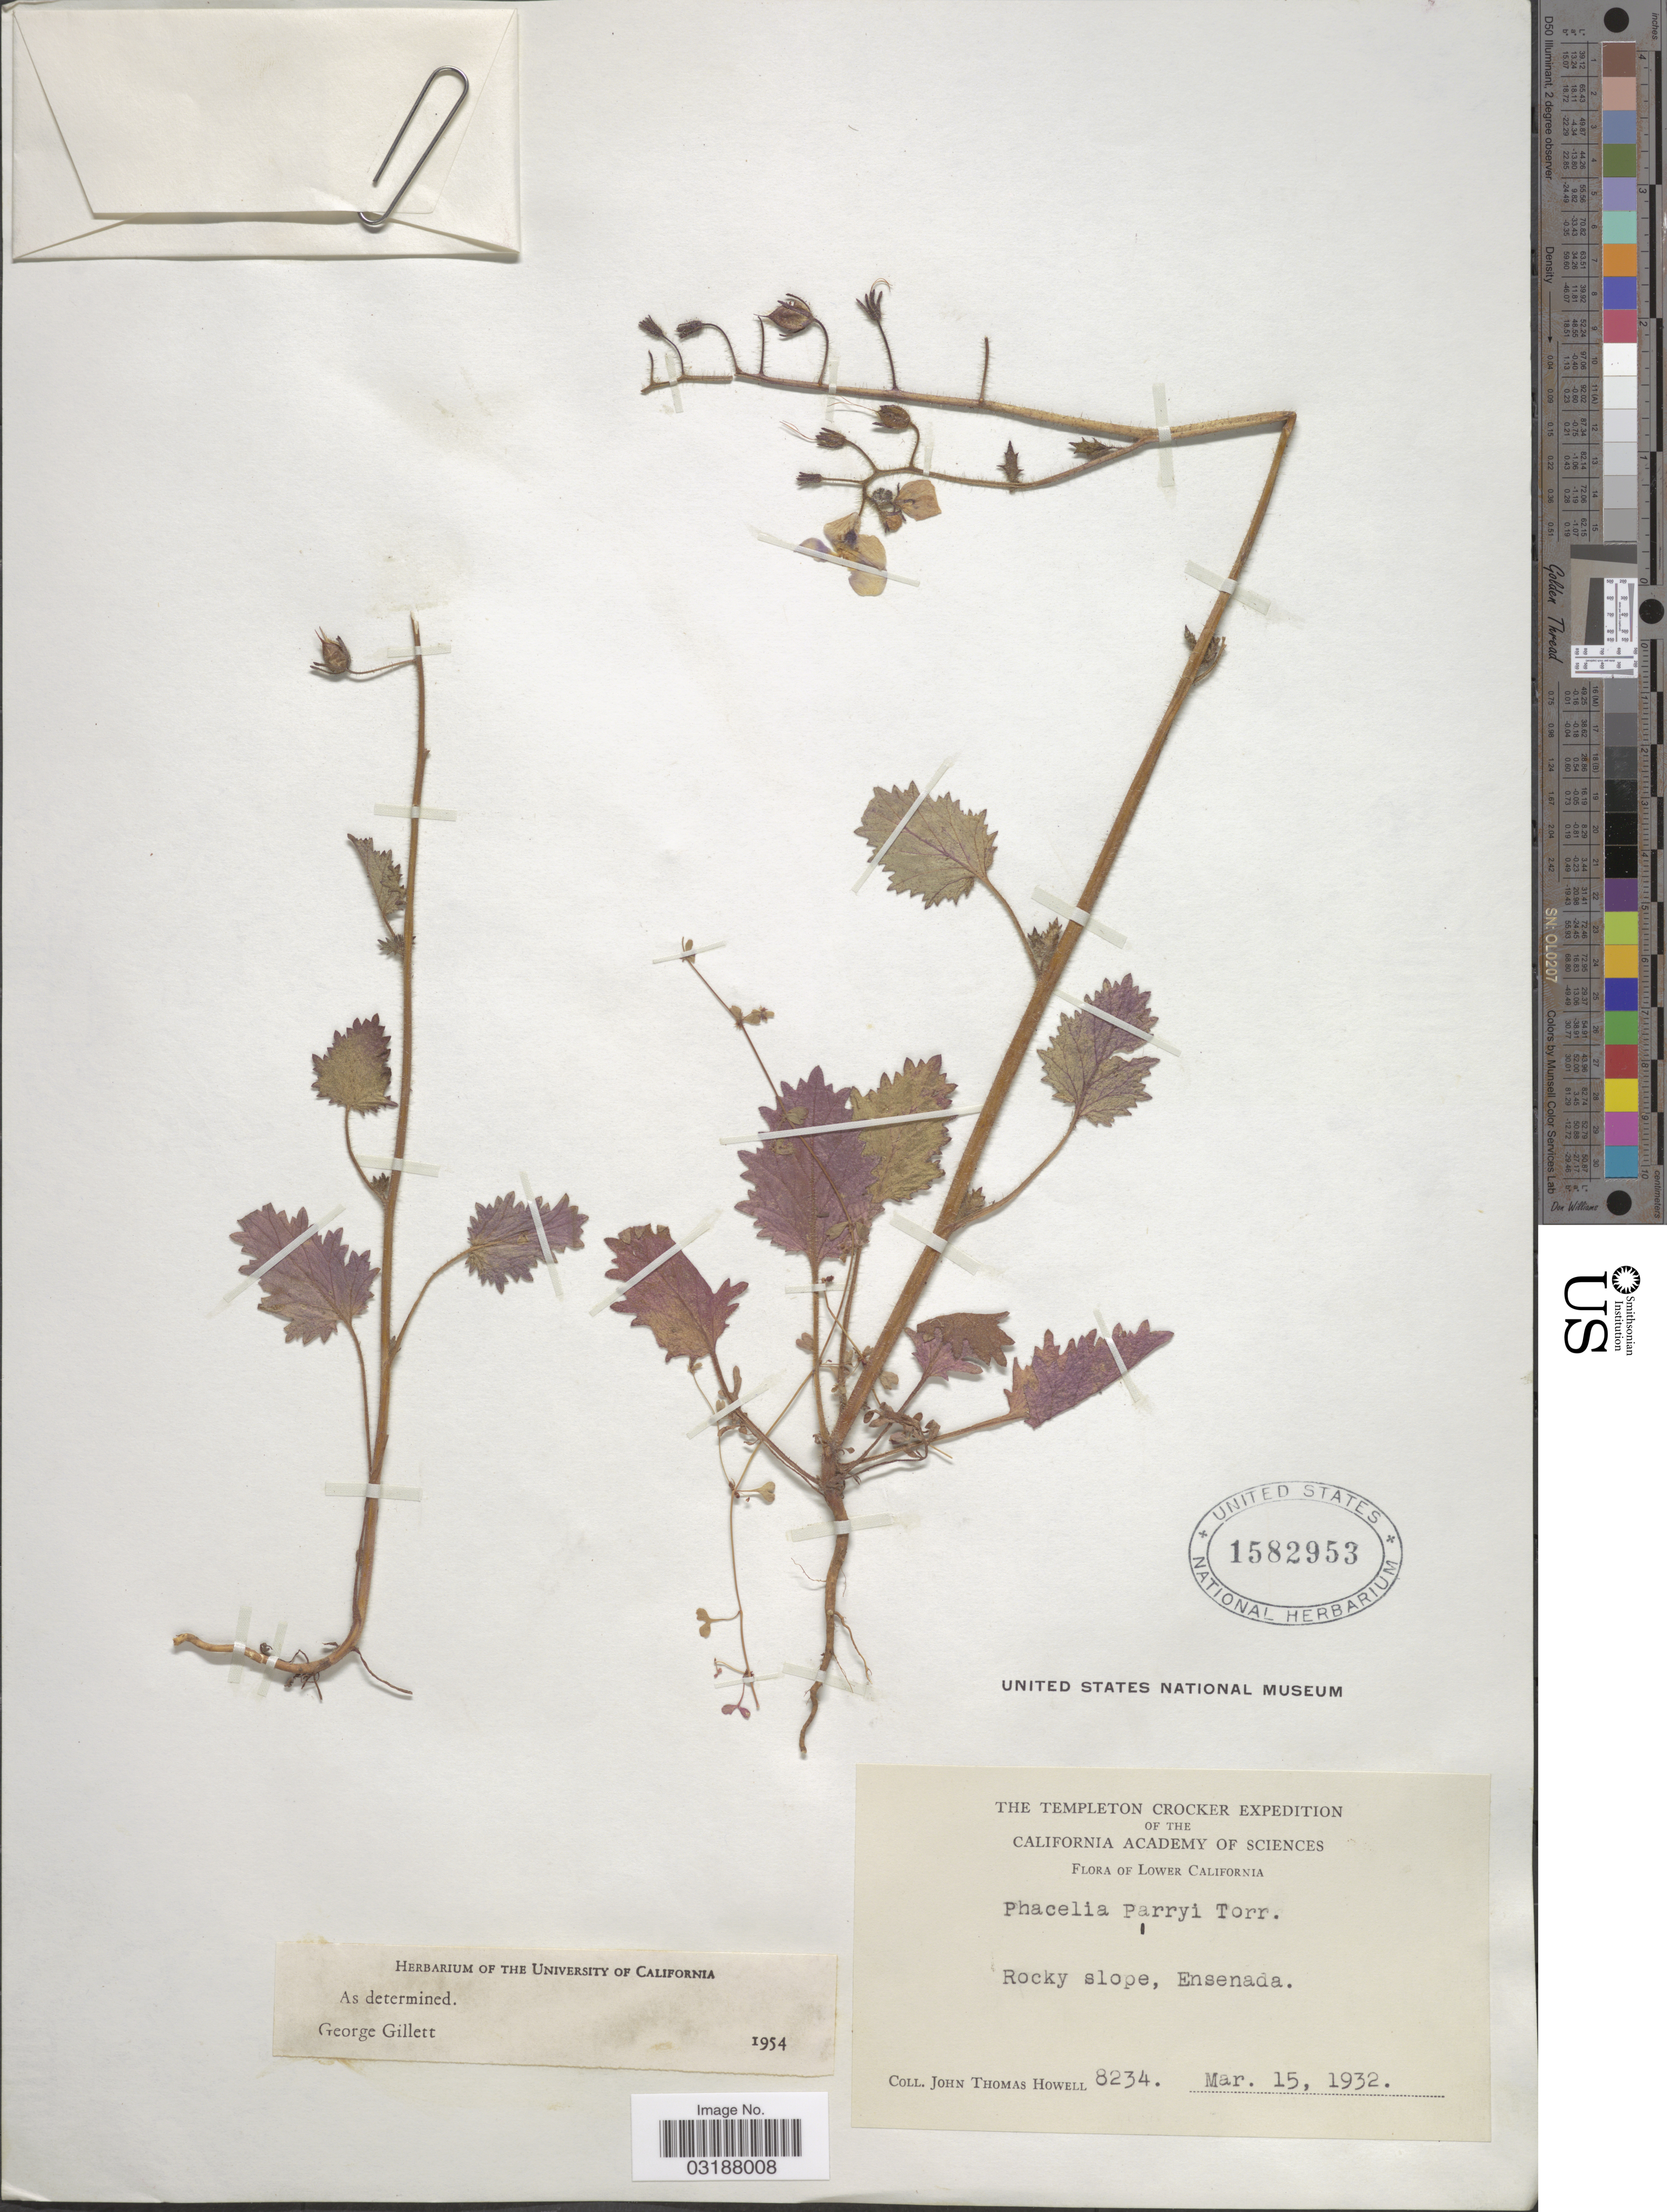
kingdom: Plantae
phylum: Tracheophyta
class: Magnoliopsida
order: Boraginales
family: Hydrophyllaceae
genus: Phacelia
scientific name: Phacelia parryi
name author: Torr. in Emory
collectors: J. T. Howell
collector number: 8234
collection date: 1932-03-15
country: Mexico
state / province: Baja California Norte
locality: Lower California, Rocky slope, Ensenada.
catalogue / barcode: US 1582953